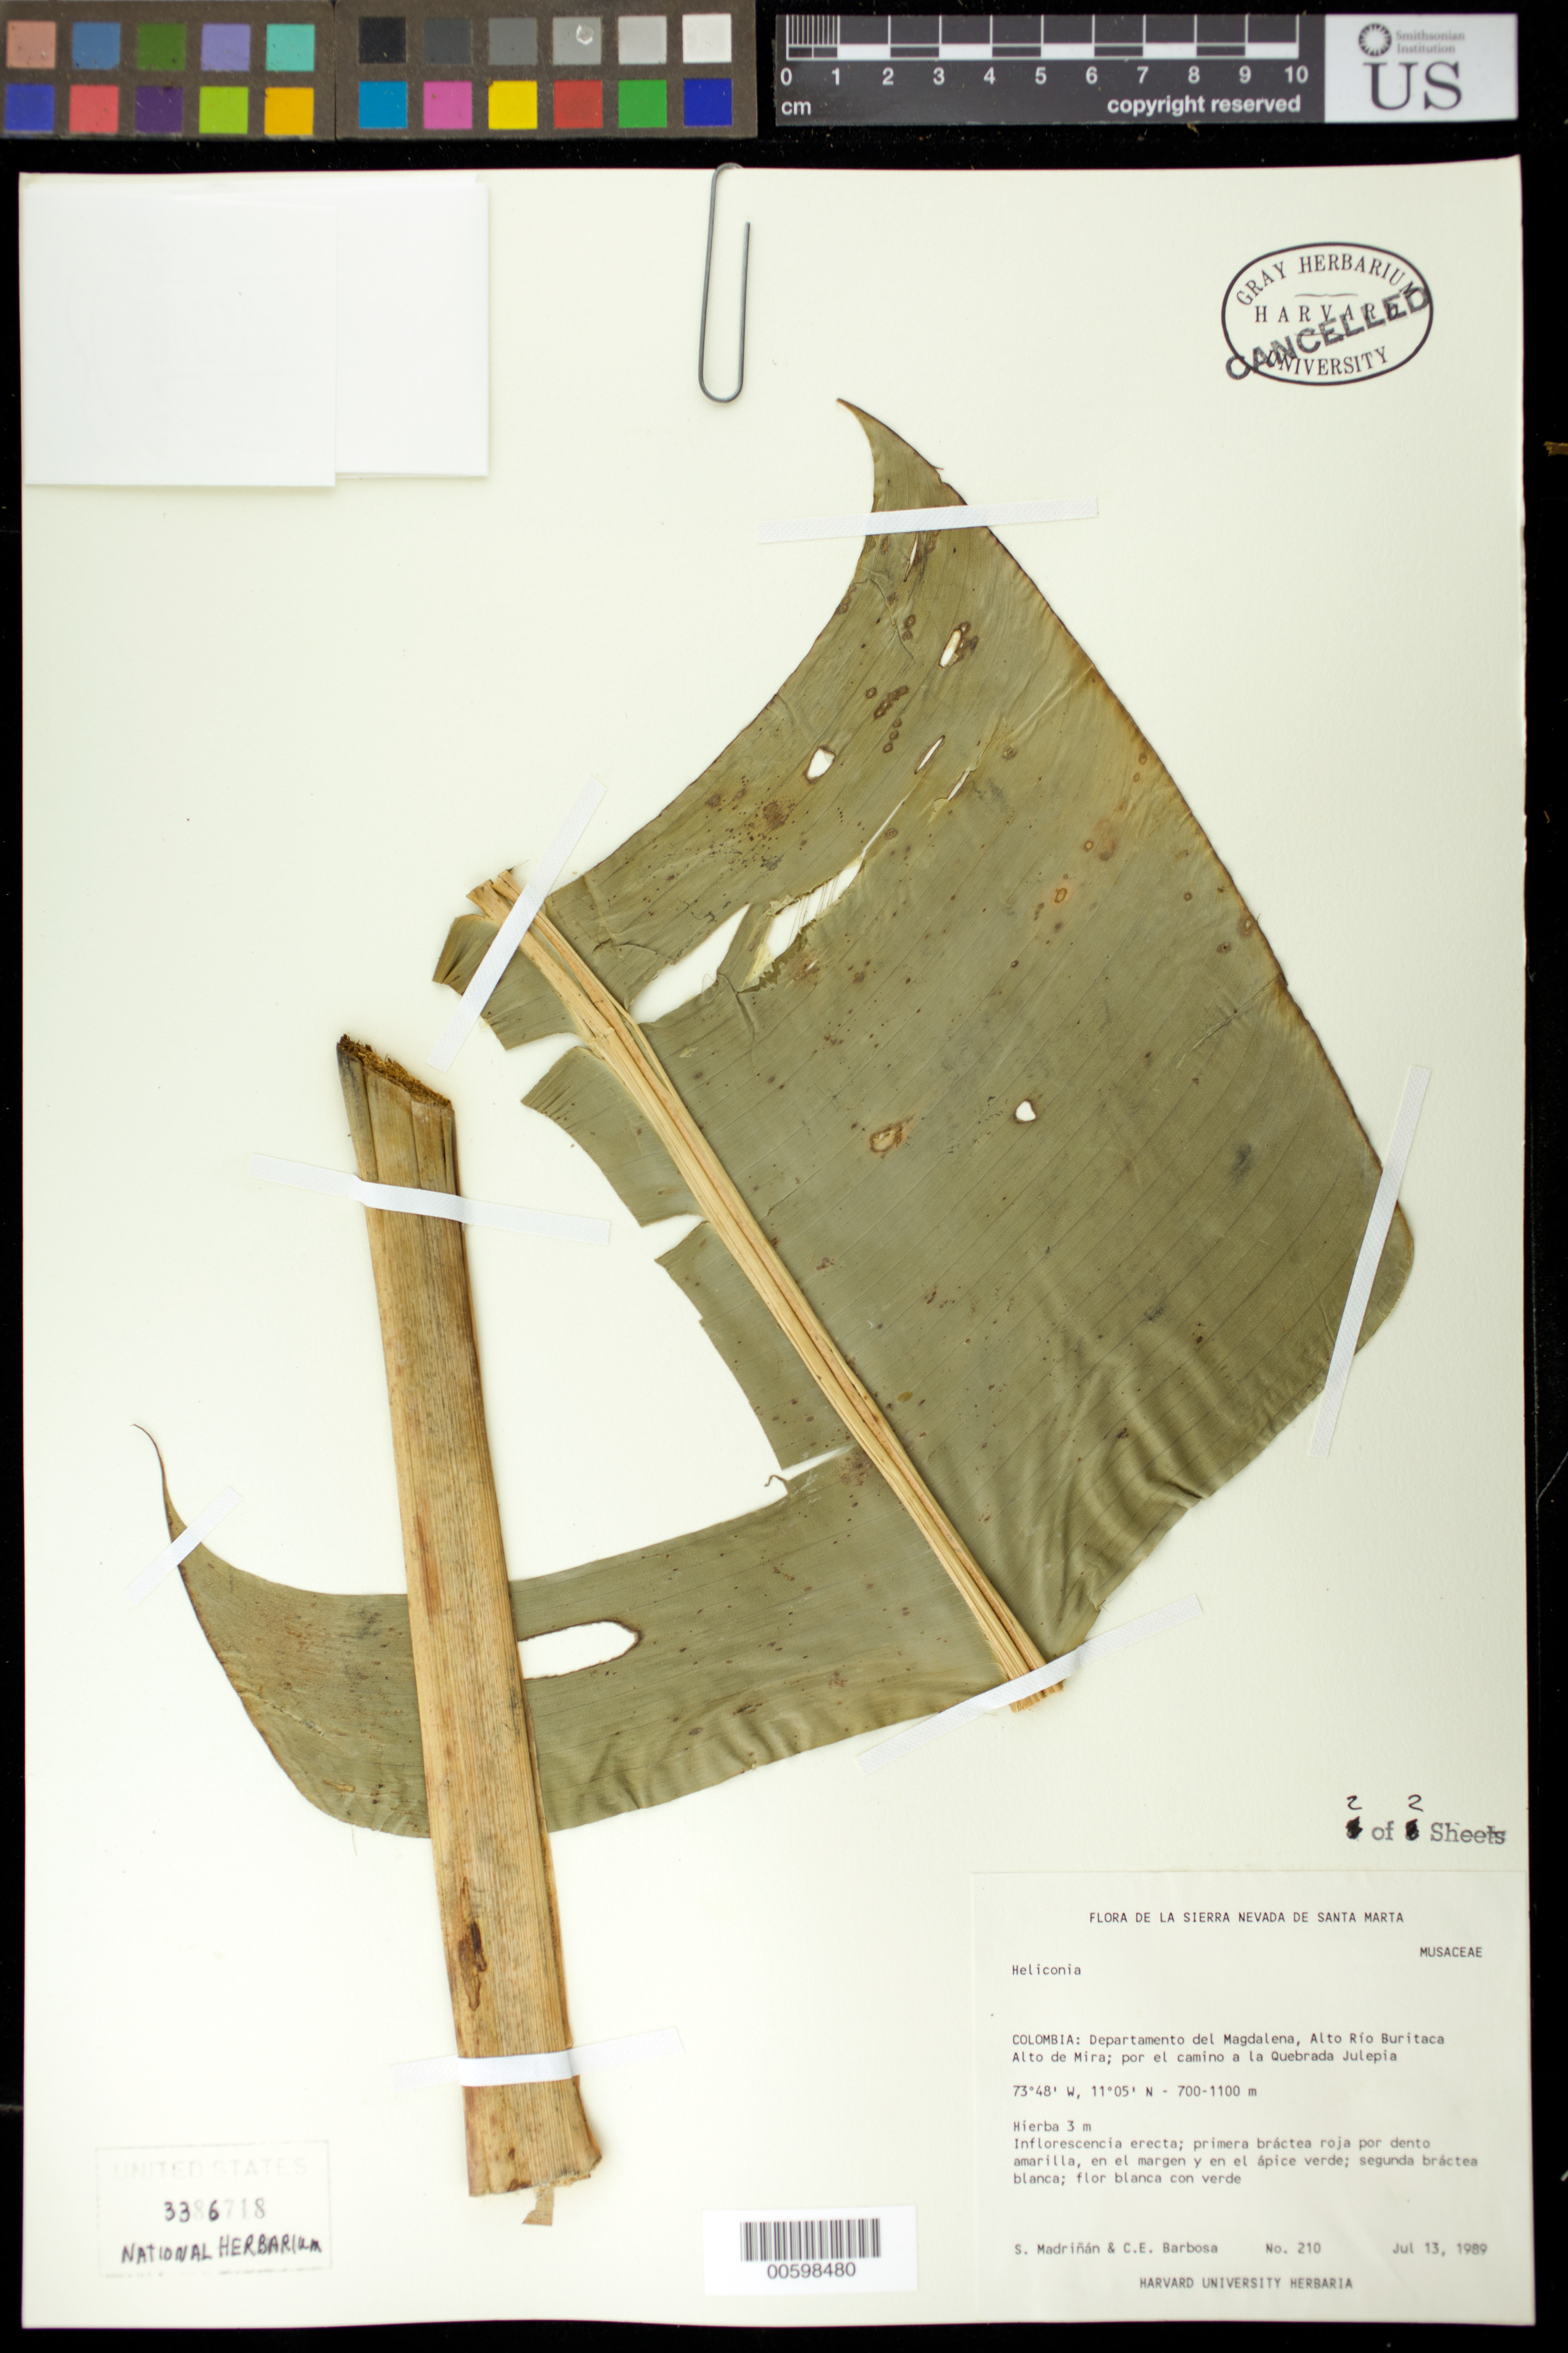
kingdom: Plantae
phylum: Tracheophyta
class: Liliopsida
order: Zingiberales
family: Heliconiaceae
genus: Heliconia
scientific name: Heliconia bihai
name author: (L.) L.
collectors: S. Madriñán & C. E. Barbosa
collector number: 210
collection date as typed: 13 Jul 1989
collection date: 1989-07-13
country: Colombia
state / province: Magdalena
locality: Alto Rio buritaca Alto de Mira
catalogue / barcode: US 3386718